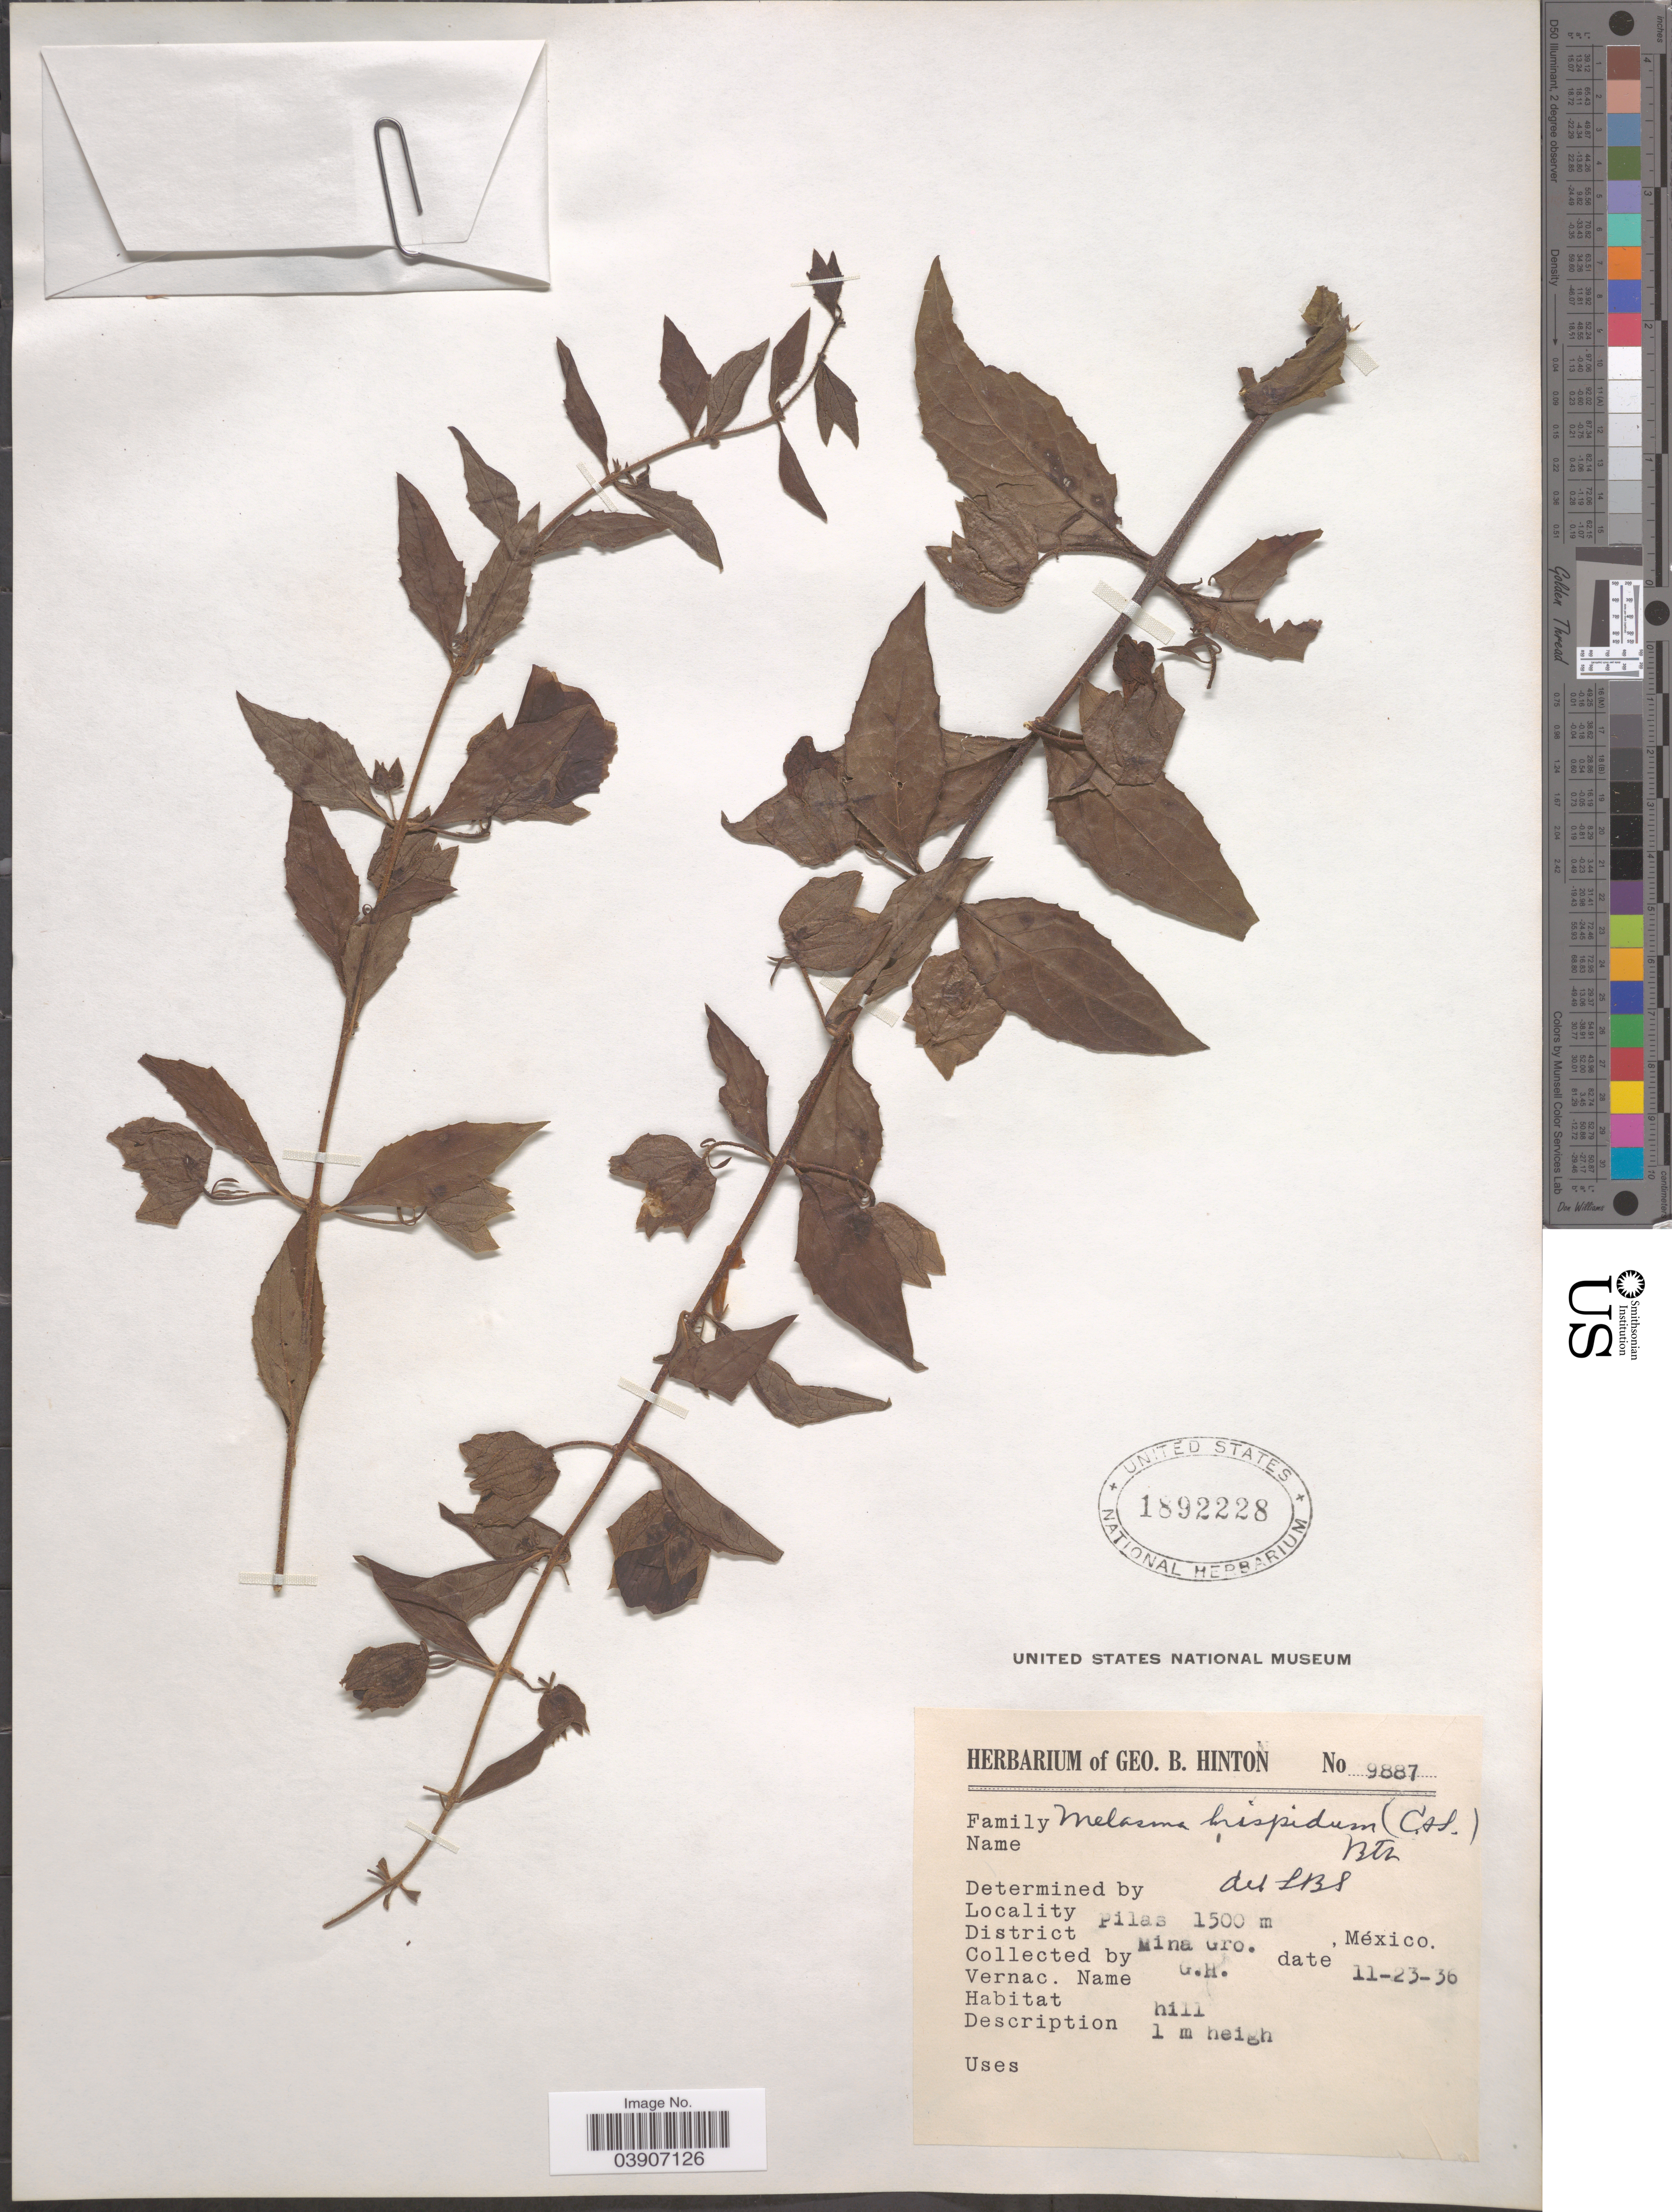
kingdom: Plantae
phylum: Tracheophyta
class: Magnoliopsida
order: Lamiales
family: Orobanchaceae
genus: Melasma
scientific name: Melasma hispidum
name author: (Schltdl. & Cham.) Benth.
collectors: G. B. Hinton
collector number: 9887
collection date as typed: Transcribed d/m/y: 23/11/36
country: Mexico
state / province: Guerrero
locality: Pilas. District Mina.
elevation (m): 1500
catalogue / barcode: US 1892228